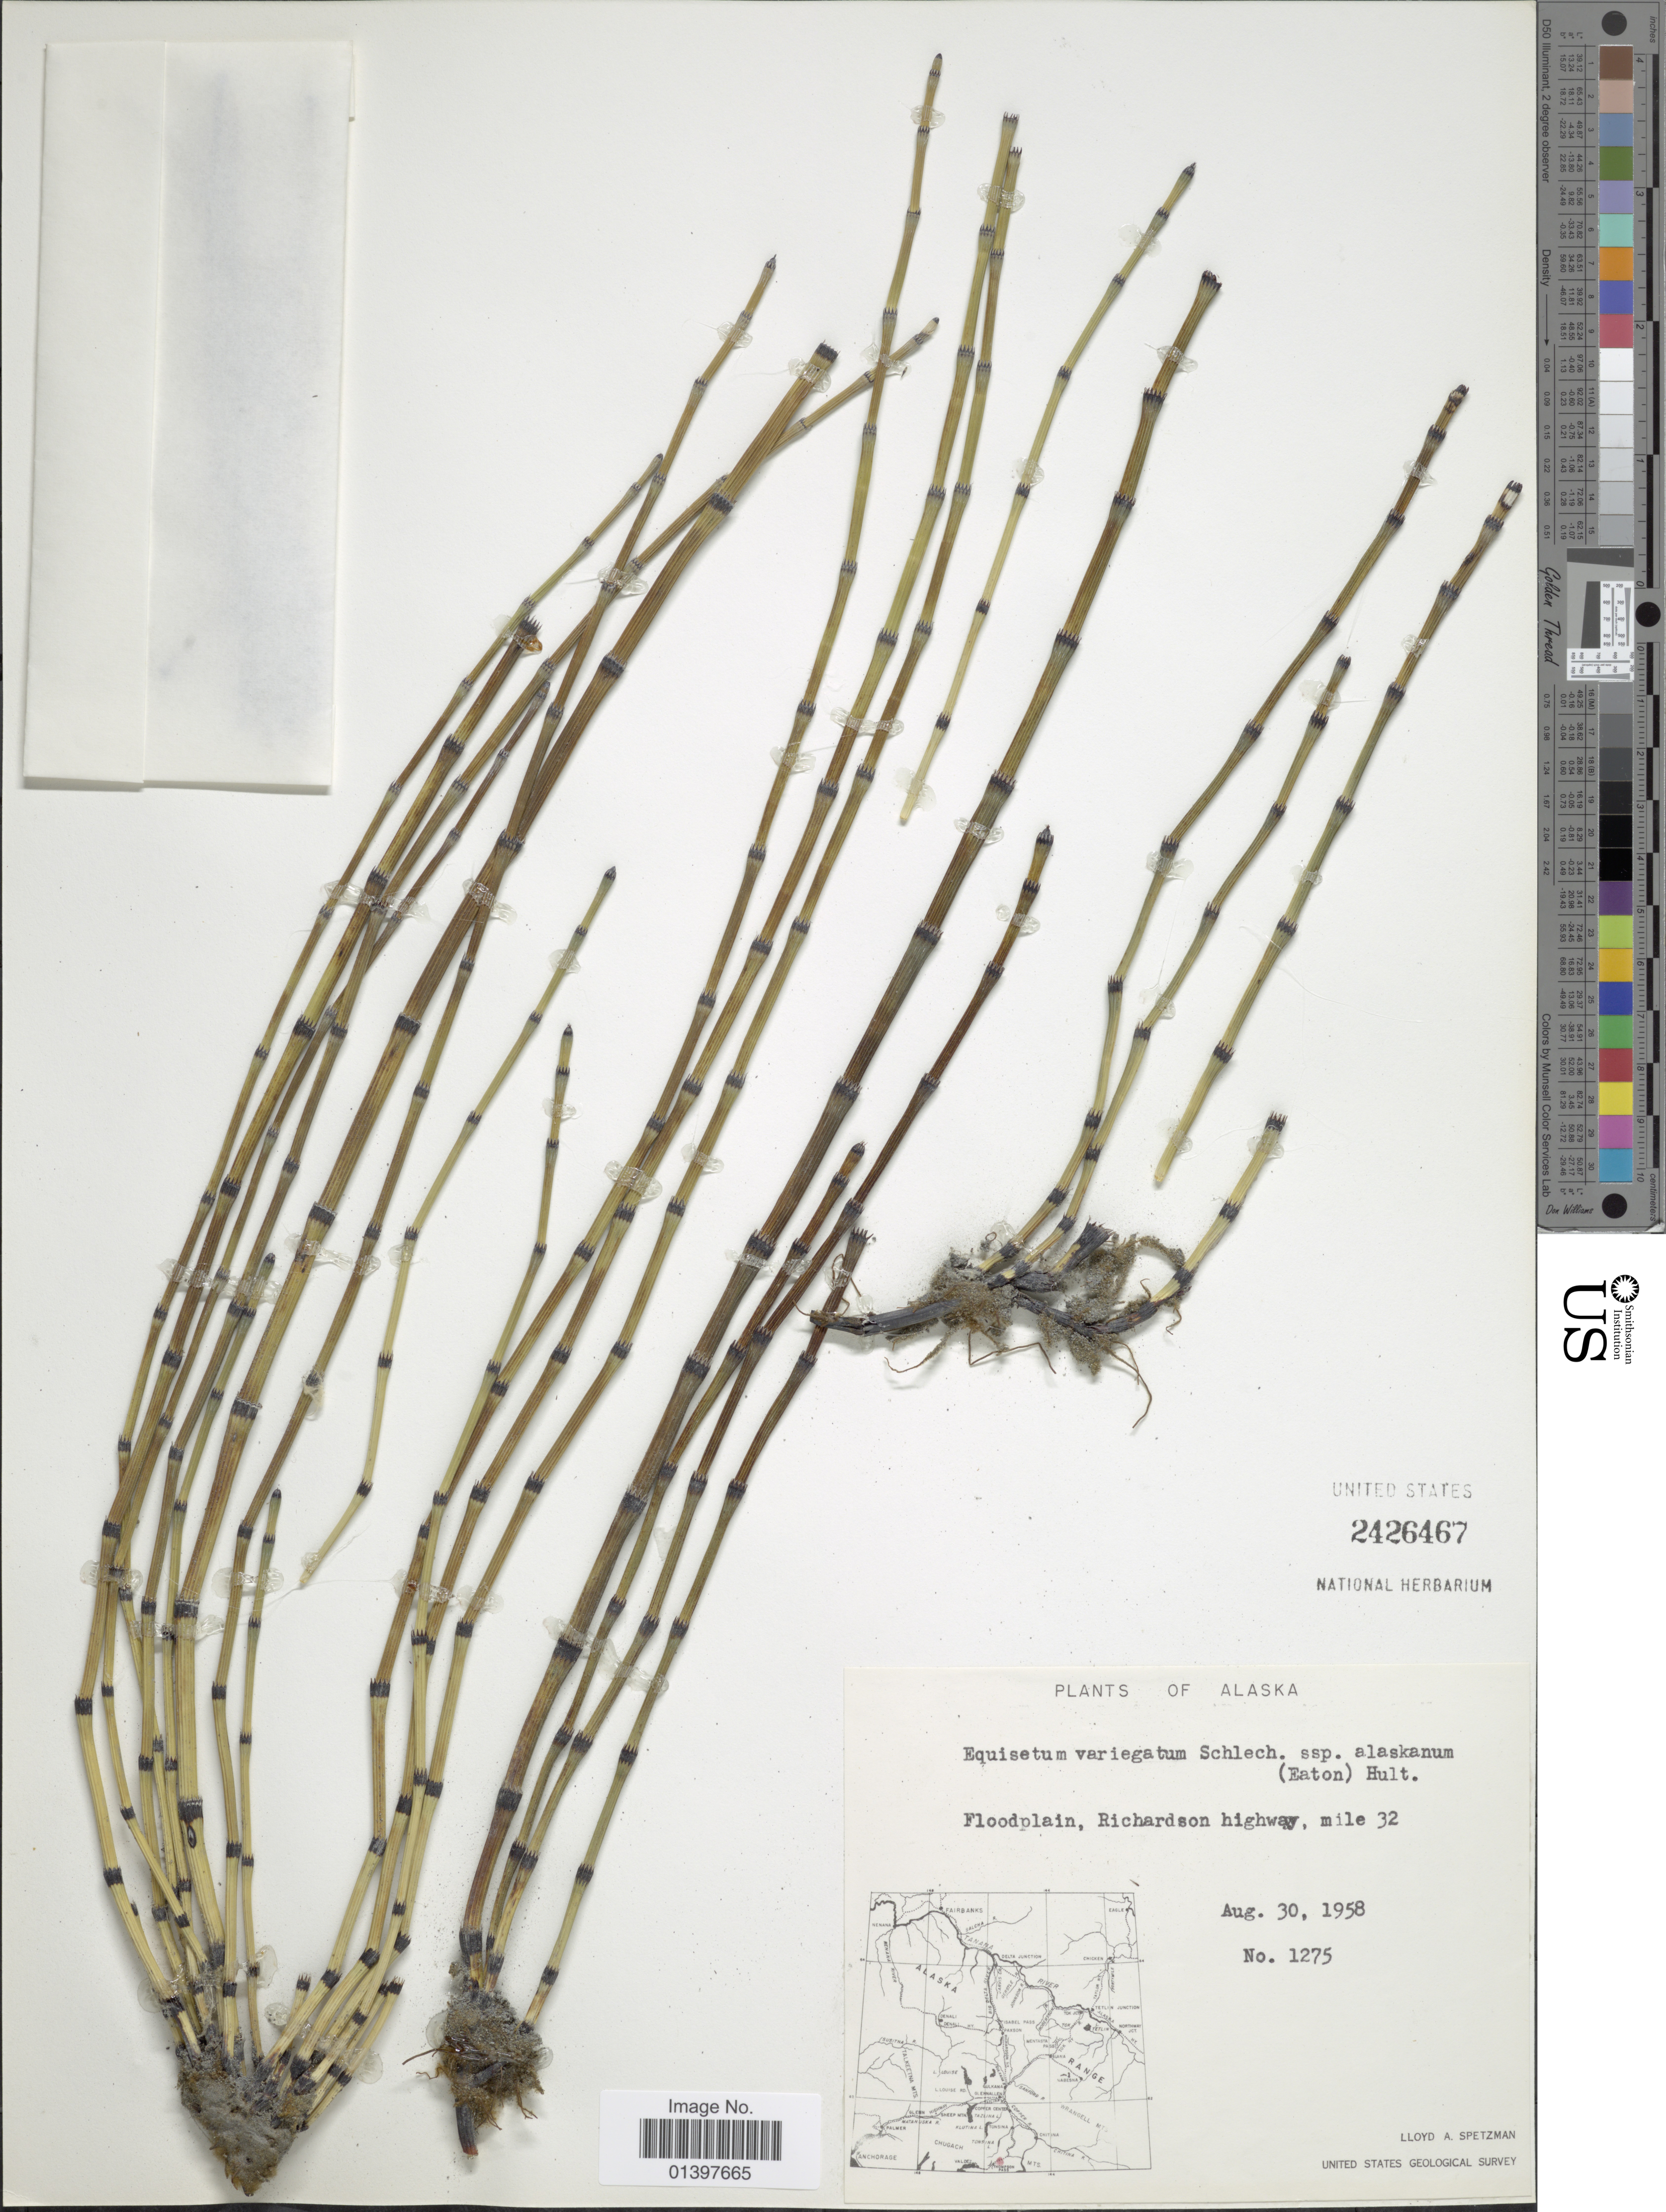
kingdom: Plantae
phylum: Tracheophyta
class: Polypodiopsida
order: Equisetales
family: Equisetaceae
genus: Equisetum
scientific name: Equisetum variegatum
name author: Schleich. ex F. Weber & D. Mohr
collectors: L. Spetzman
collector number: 1275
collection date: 1958-08-30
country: United States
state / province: Alaska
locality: Floodplain, Richardson highway, mile32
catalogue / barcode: US 2426467